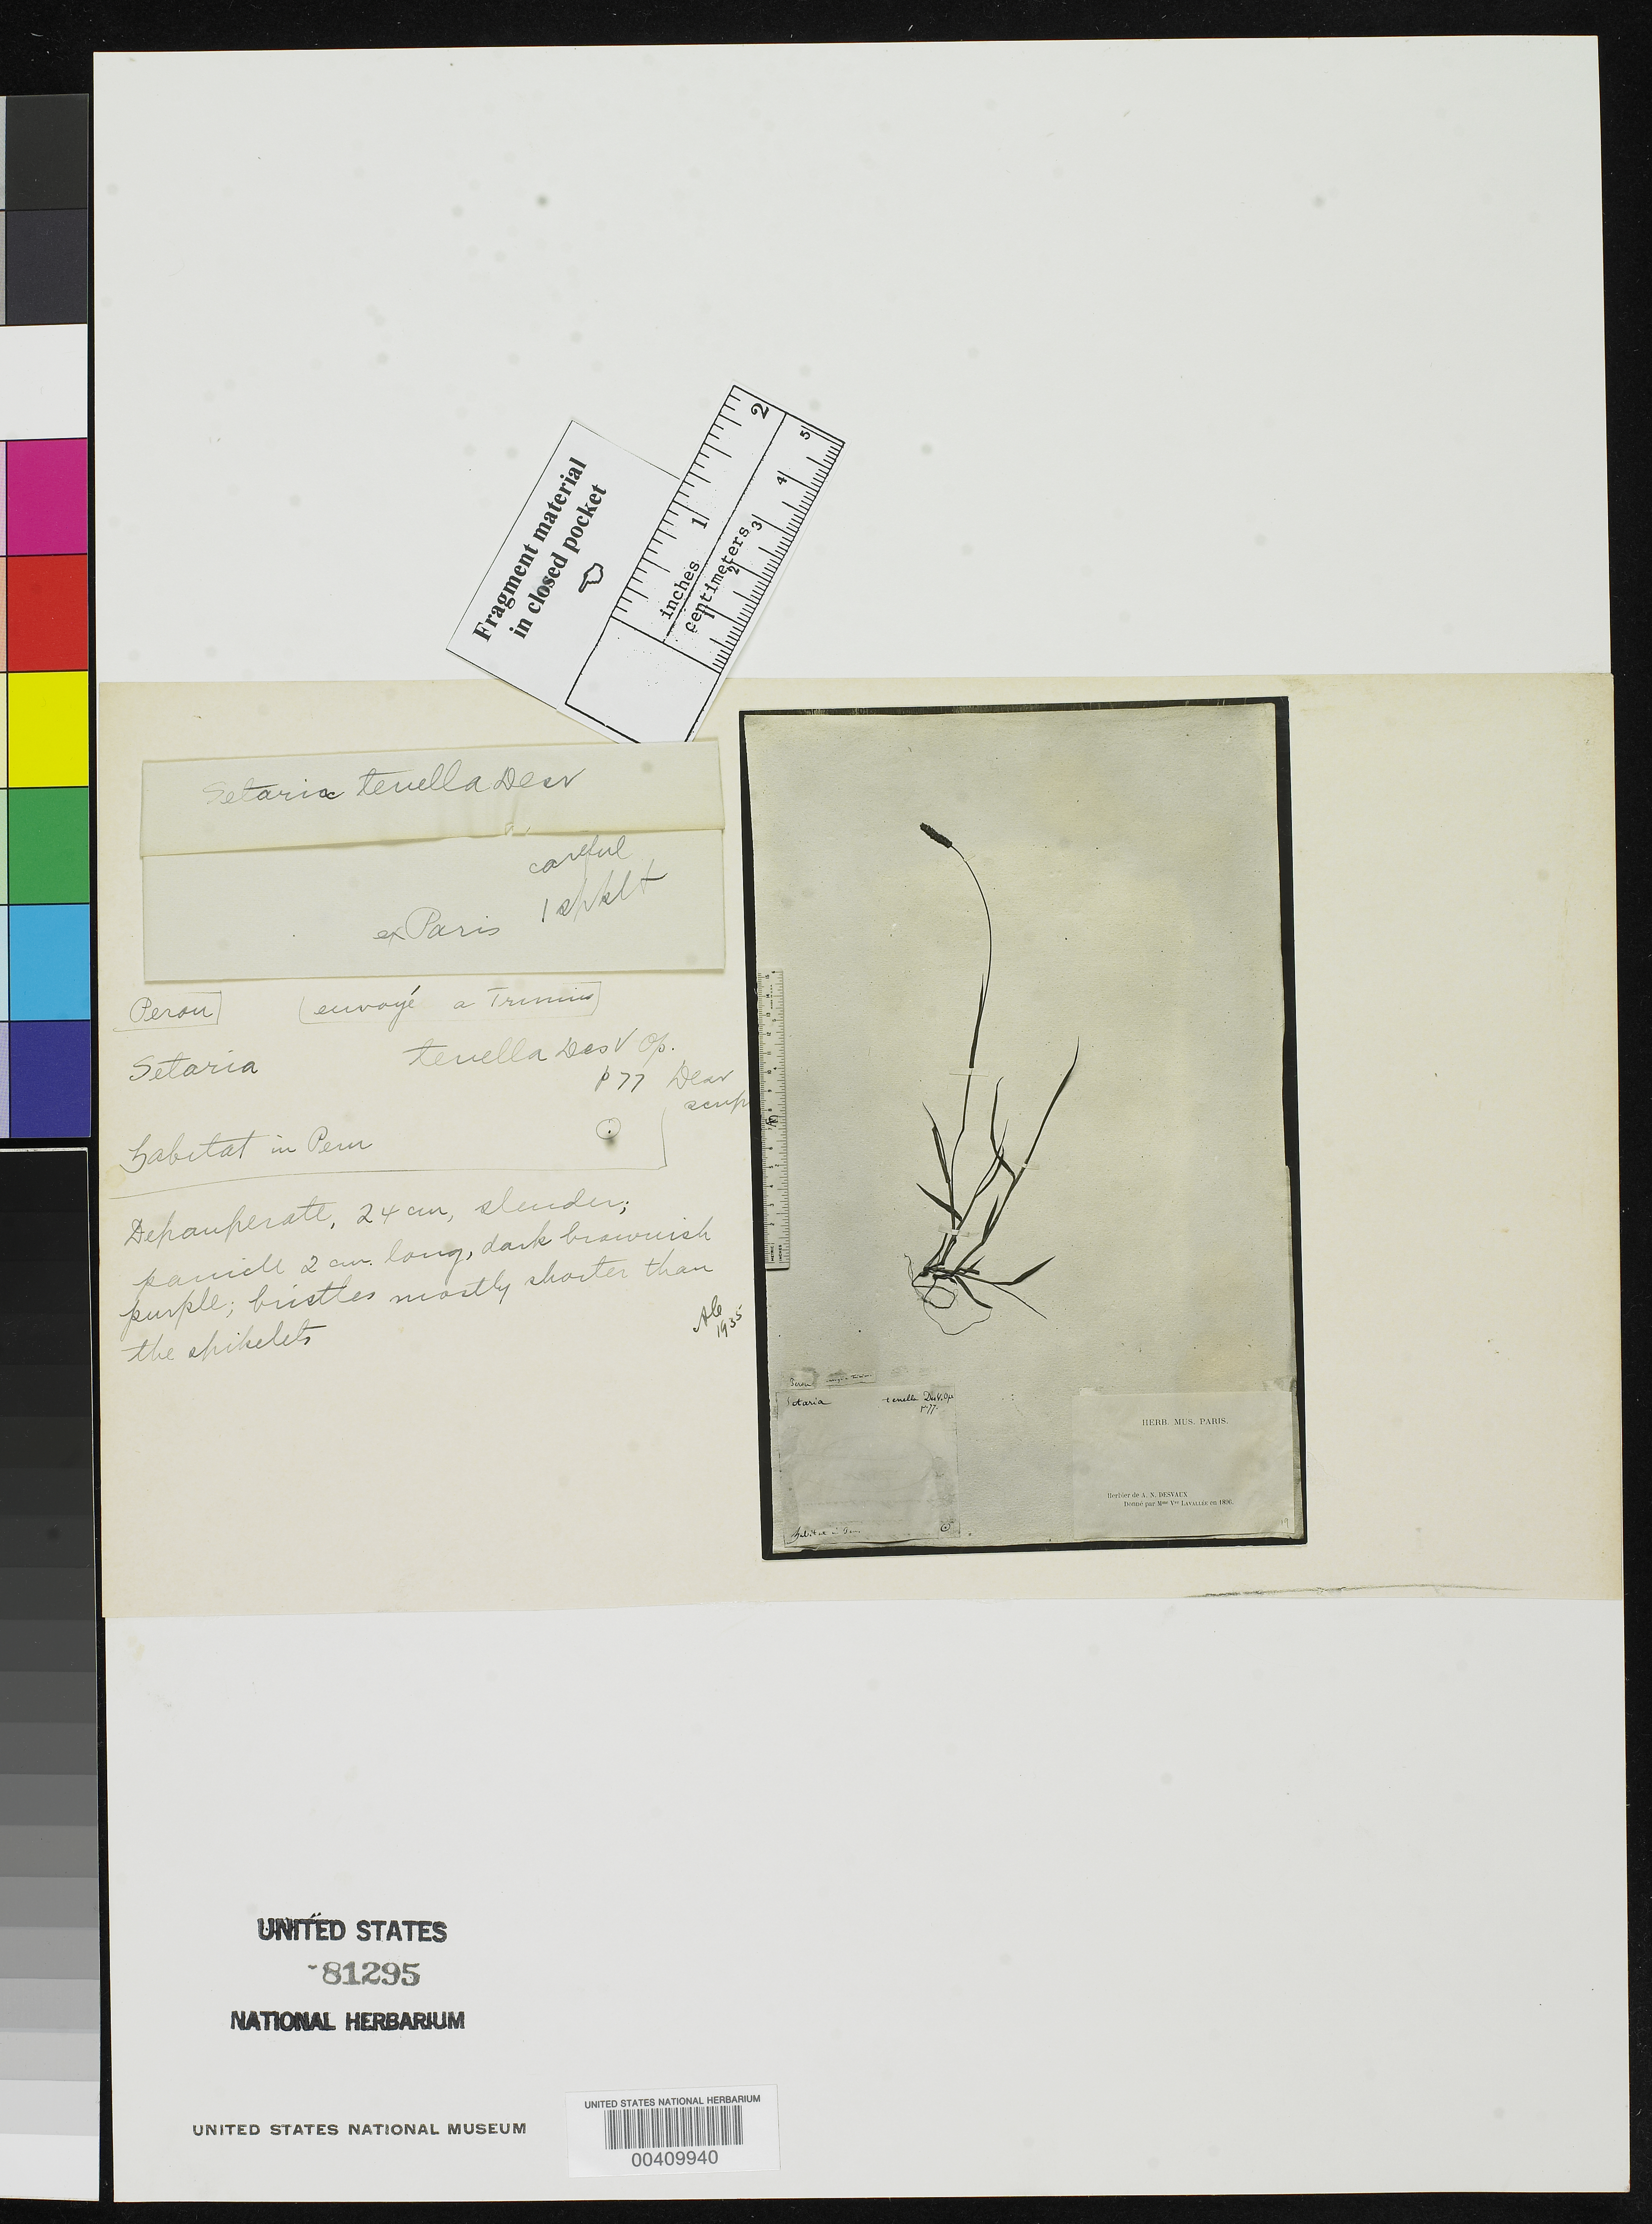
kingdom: Plantae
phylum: Tracheophyta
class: Liliopsida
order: Poales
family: Poaceae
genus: Setaria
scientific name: Setaria tenella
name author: Desv.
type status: Type Fragment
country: Peru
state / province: San Martín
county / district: Mariscal Cáceres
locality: Rio Huallaga, margen Derecha del; Balsa Probana; dtto. Tocache Nuevo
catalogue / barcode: US 81295